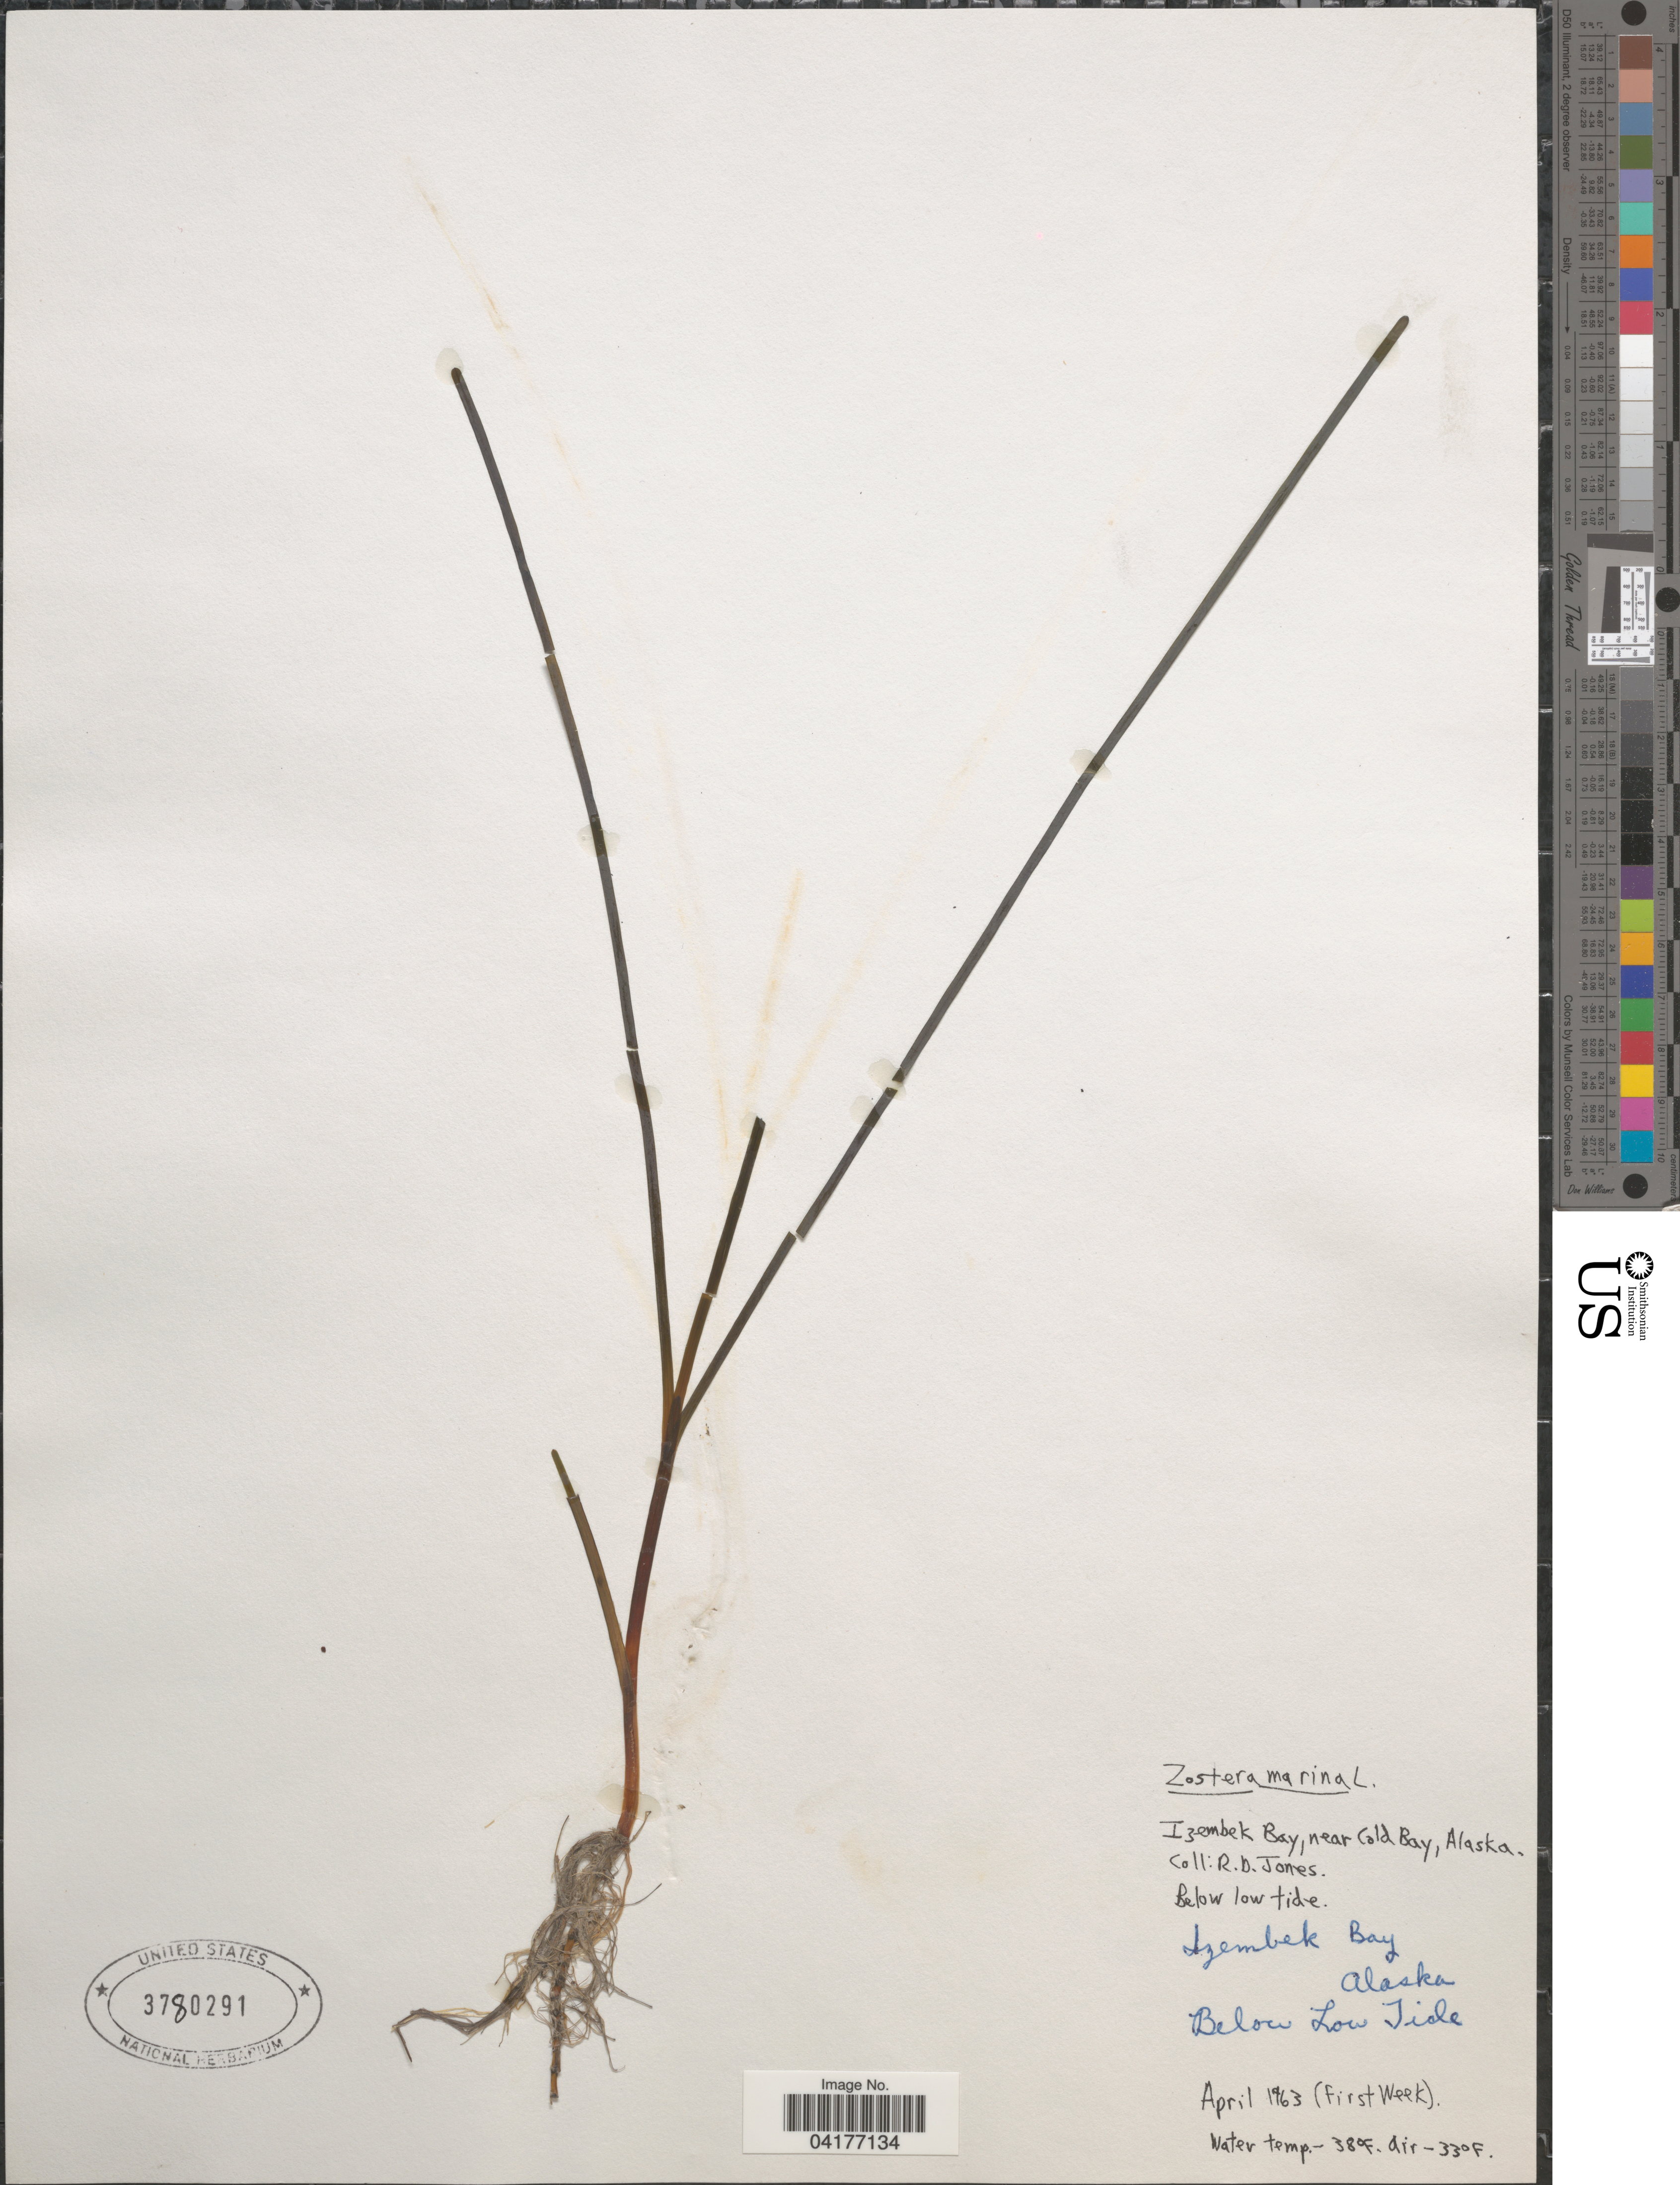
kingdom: Plantae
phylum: Tracheophyta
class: Liliopsida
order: Alismatales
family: Zosteraceae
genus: Zostera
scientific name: Zostera marina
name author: L.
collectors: R. Jones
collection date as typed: April 1963 (first week)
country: United States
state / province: Alaska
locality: Izembek Bay, near Cold Bay. Below low tide.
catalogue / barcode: US 3780291